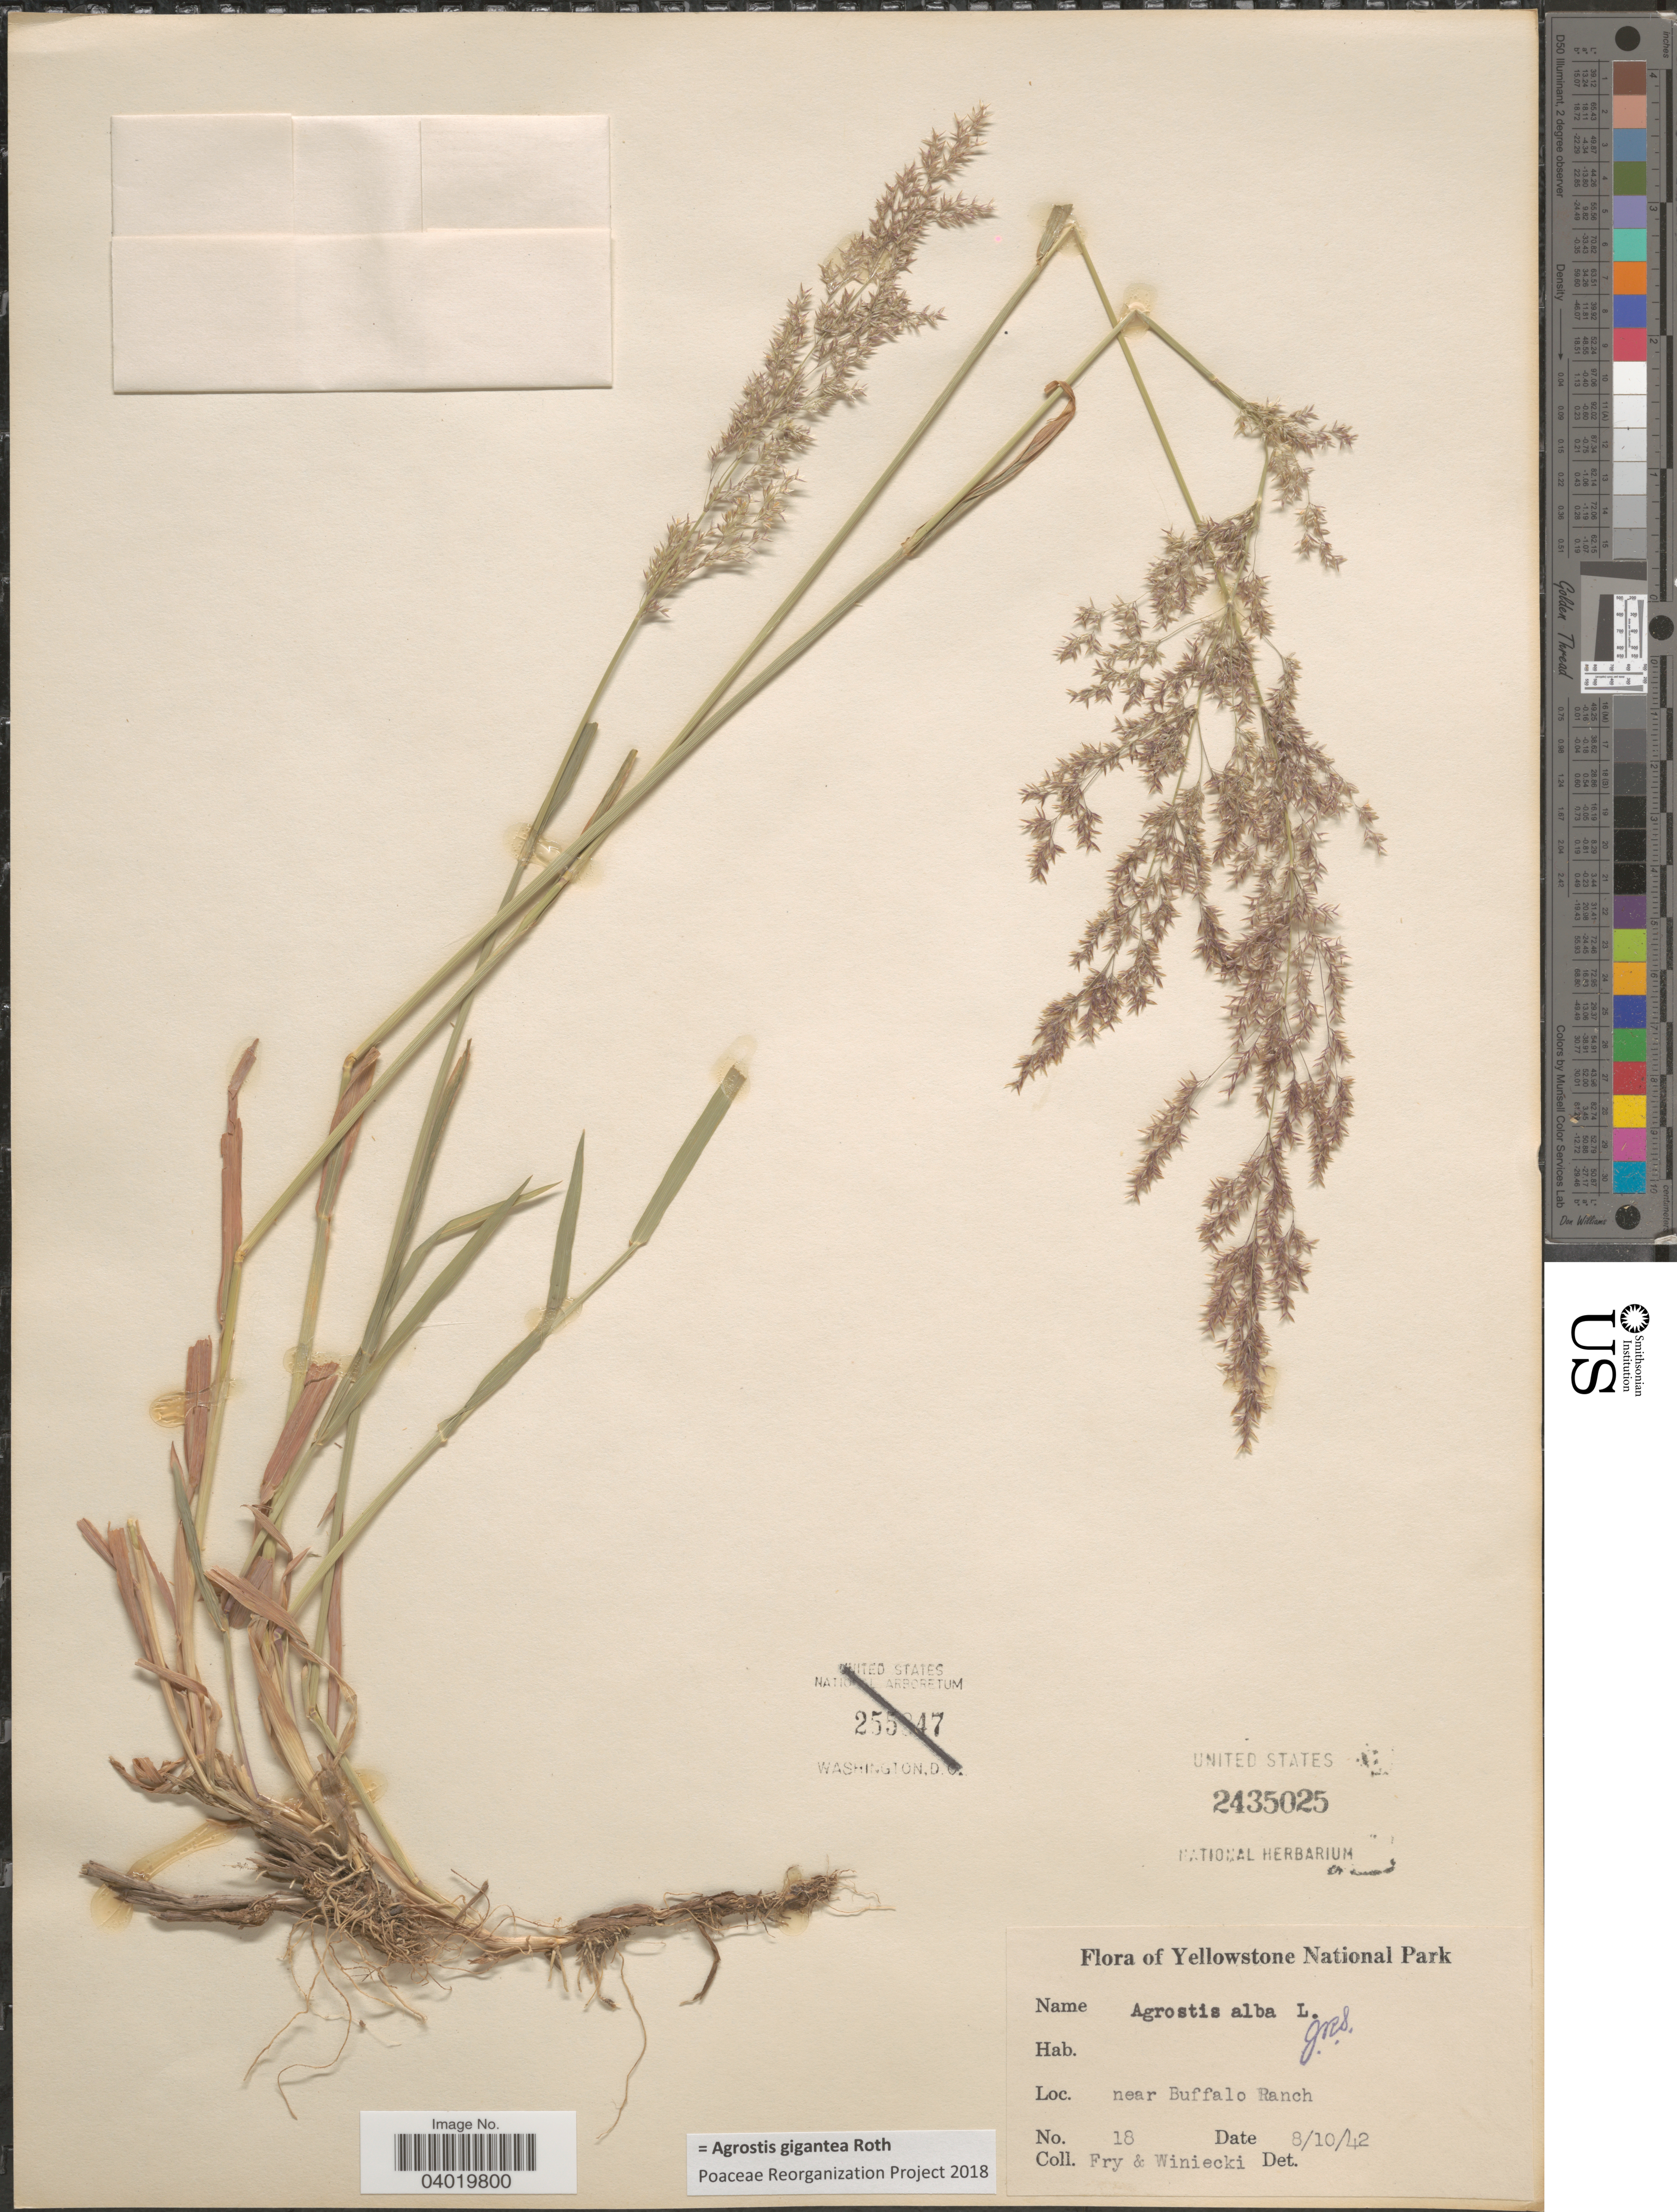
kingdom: Plantae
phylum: Tracheophyta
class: Liliopsida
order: Poales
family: Poaceae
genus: Agrostis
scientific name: Agrostis gigantea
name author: Roth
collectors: -. Fry & Winiecki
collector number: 18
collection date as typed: Transcribed d/m/y: 10/8/42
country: United States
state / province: Wyoming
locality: Yellowstone National Park. Near Buffalo Ranch.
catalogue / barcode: US 2435025